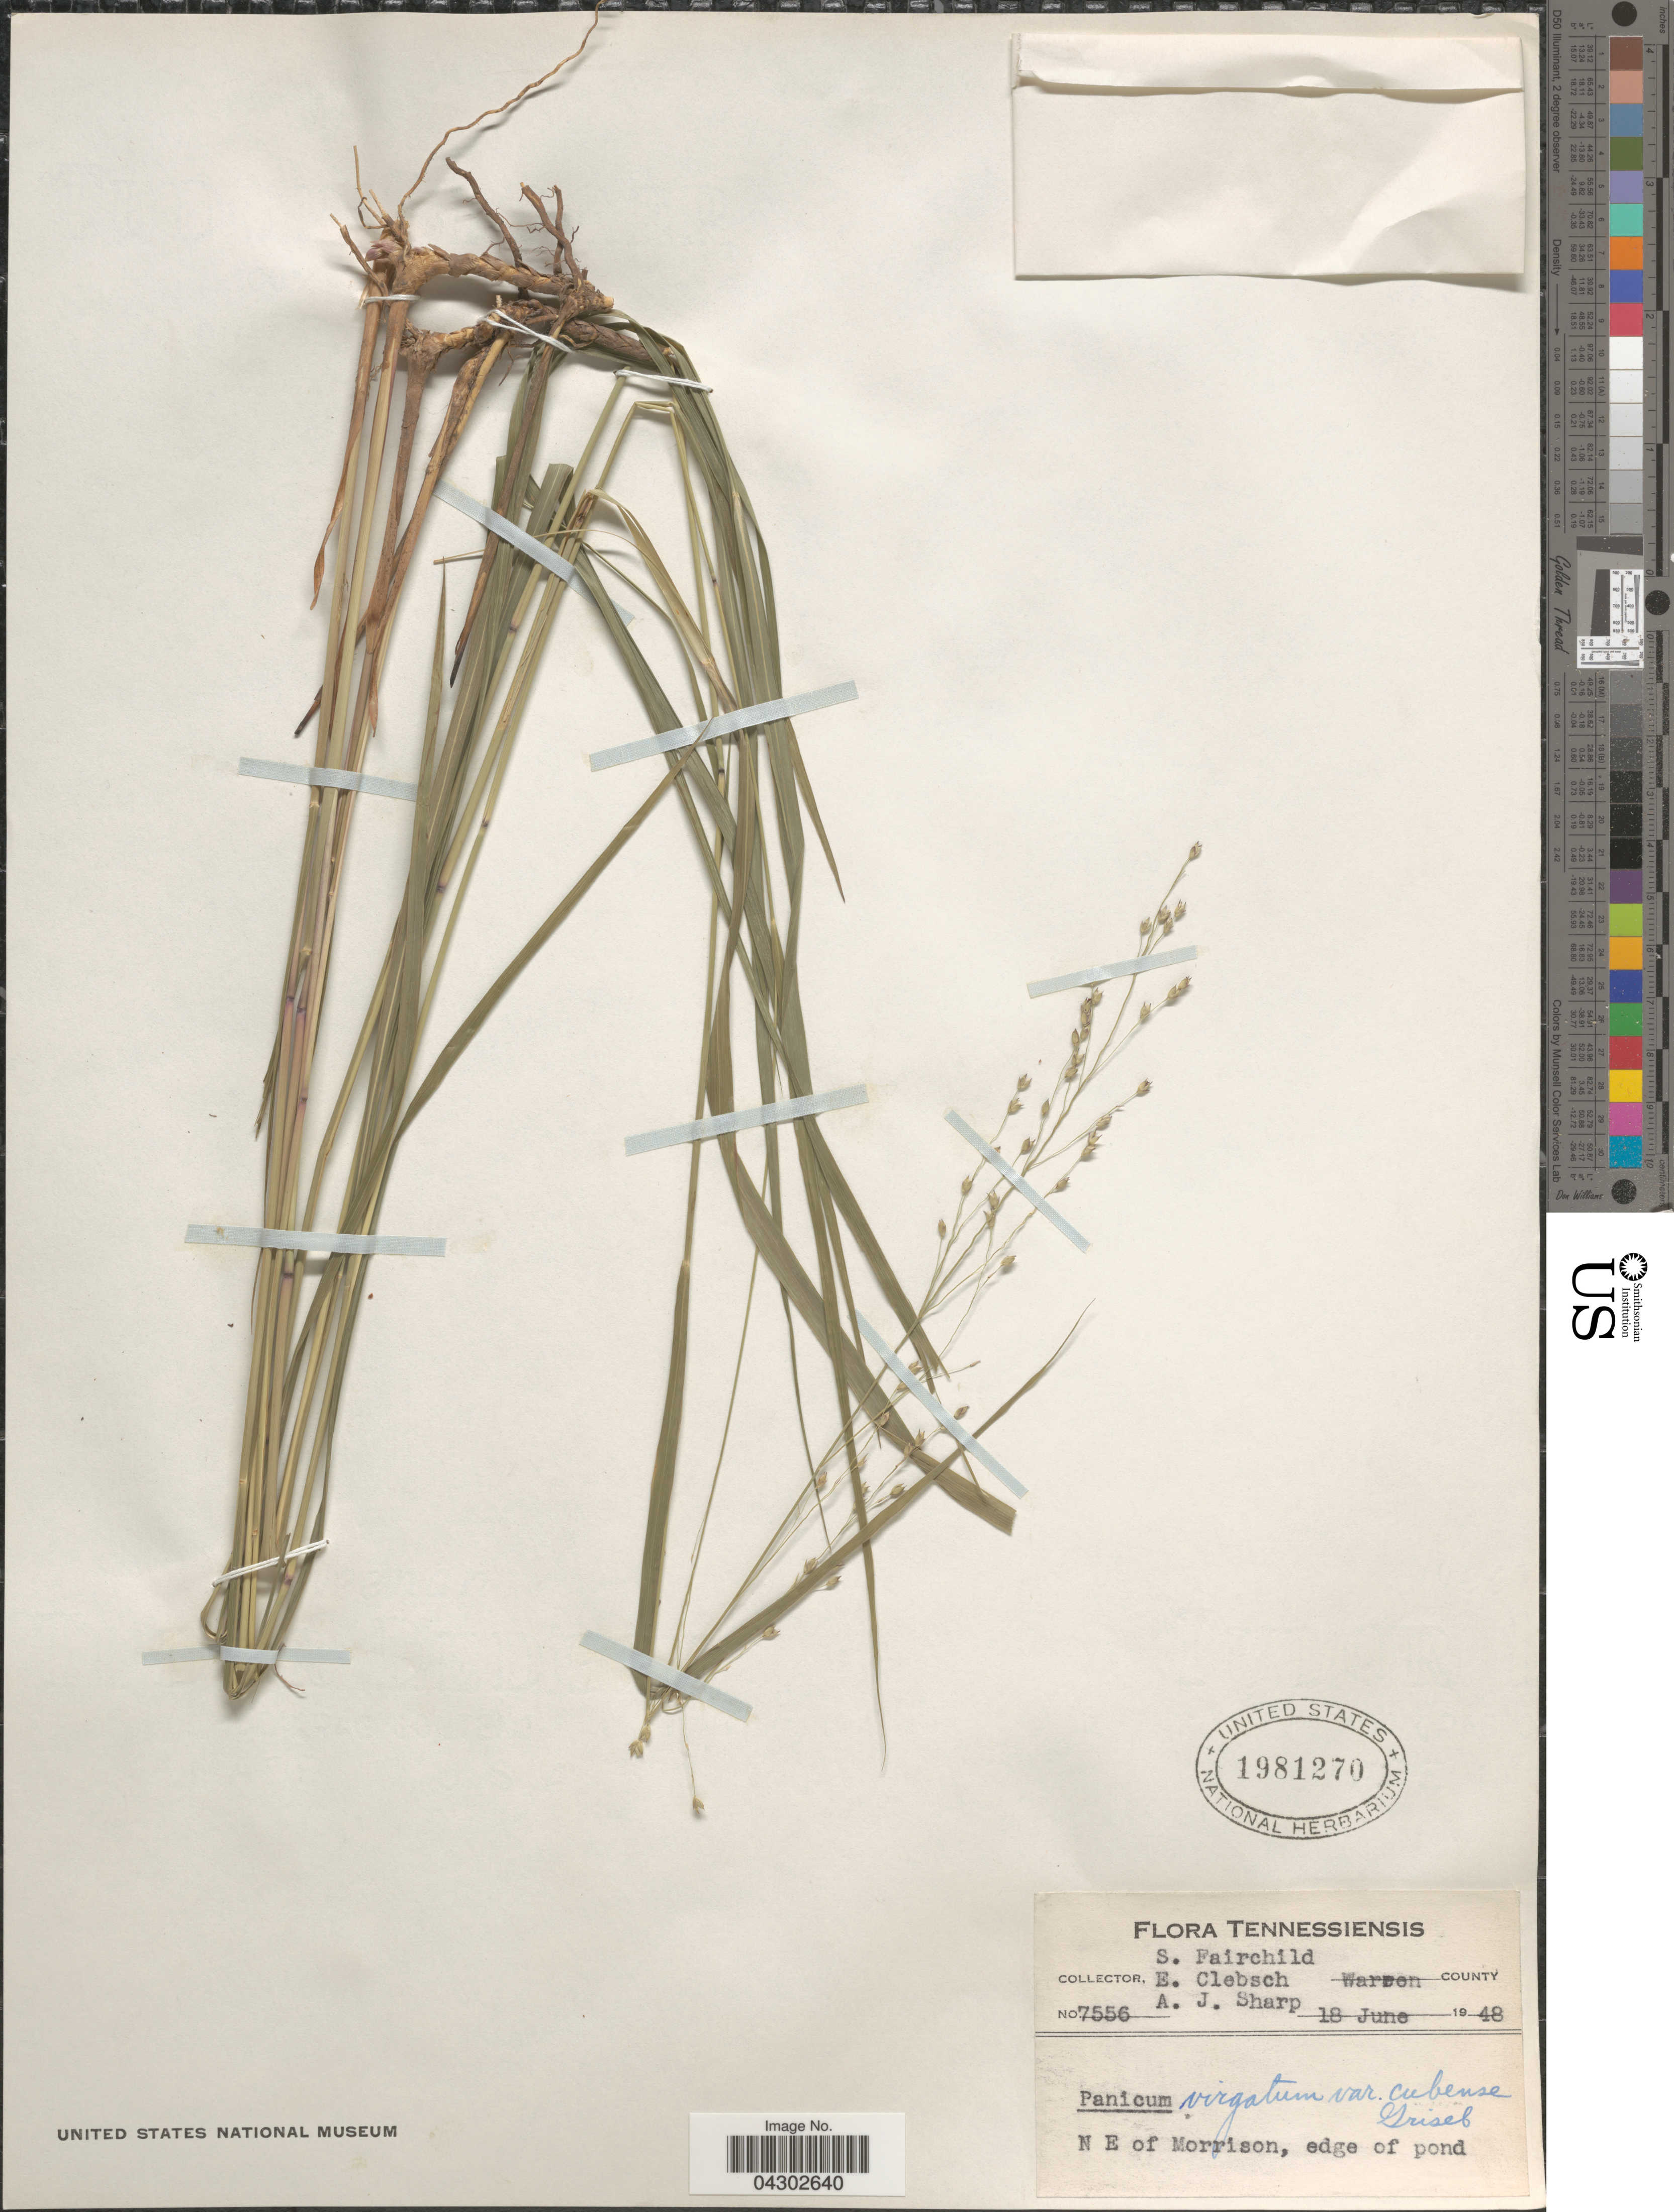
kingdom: Plantae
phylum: Tracheophyta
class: Liliopsida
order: Poales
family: Poaceae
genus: Panicum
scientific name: Panicum virgatum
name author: L.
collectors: S. Fairchild, E. Clebsch & A. J. Sharp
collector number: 7556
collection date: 1948-06-18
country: United States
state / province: Tennessee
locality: Warren County. N E f Morrison, edge of pond.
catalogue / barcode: US 1981270